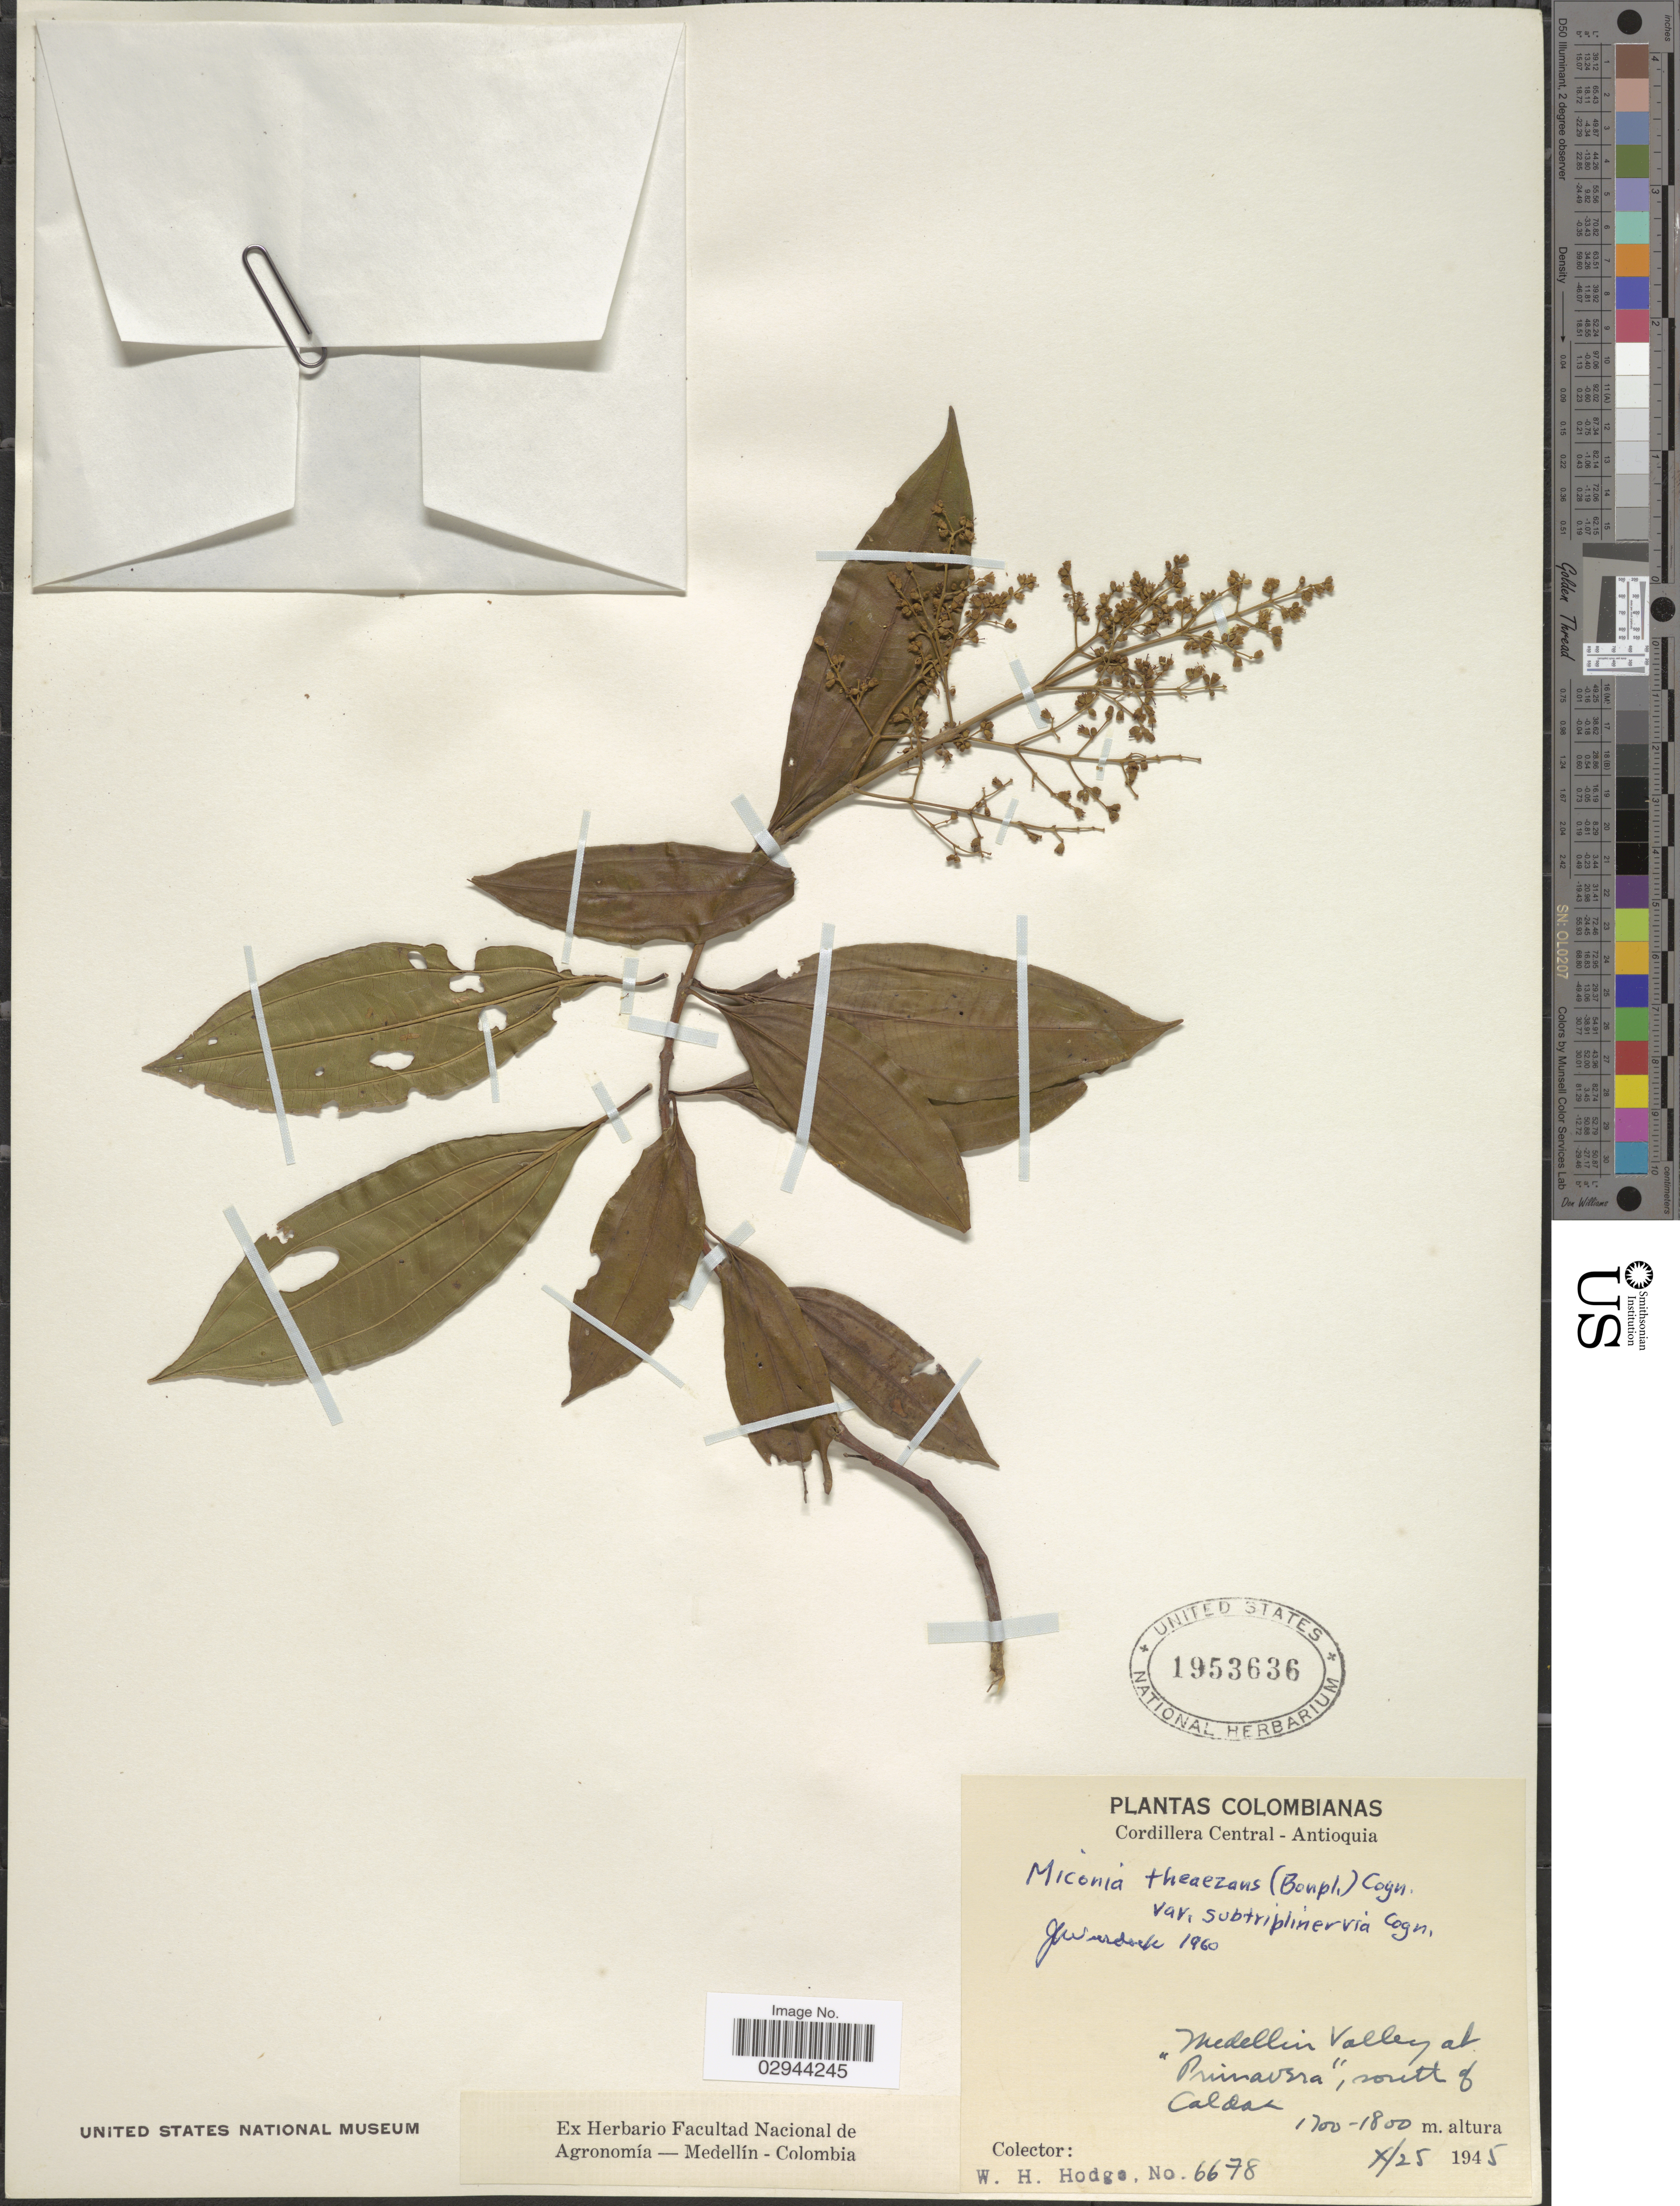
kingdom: Plantae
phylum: Tracheophyta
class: Magnoliopsida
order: Myrtales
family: Melastomataceae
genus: Miconia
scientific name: Miconia theizans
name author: (Bonpl.) Cogn.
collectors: W. Hodge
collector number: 6678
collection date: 1945-10-25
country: Colombia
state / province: Antioquia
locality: Cordillera Central, Medellin Valley at Primavera, south of Caldas.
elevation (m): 1700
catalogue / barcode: US 1953636